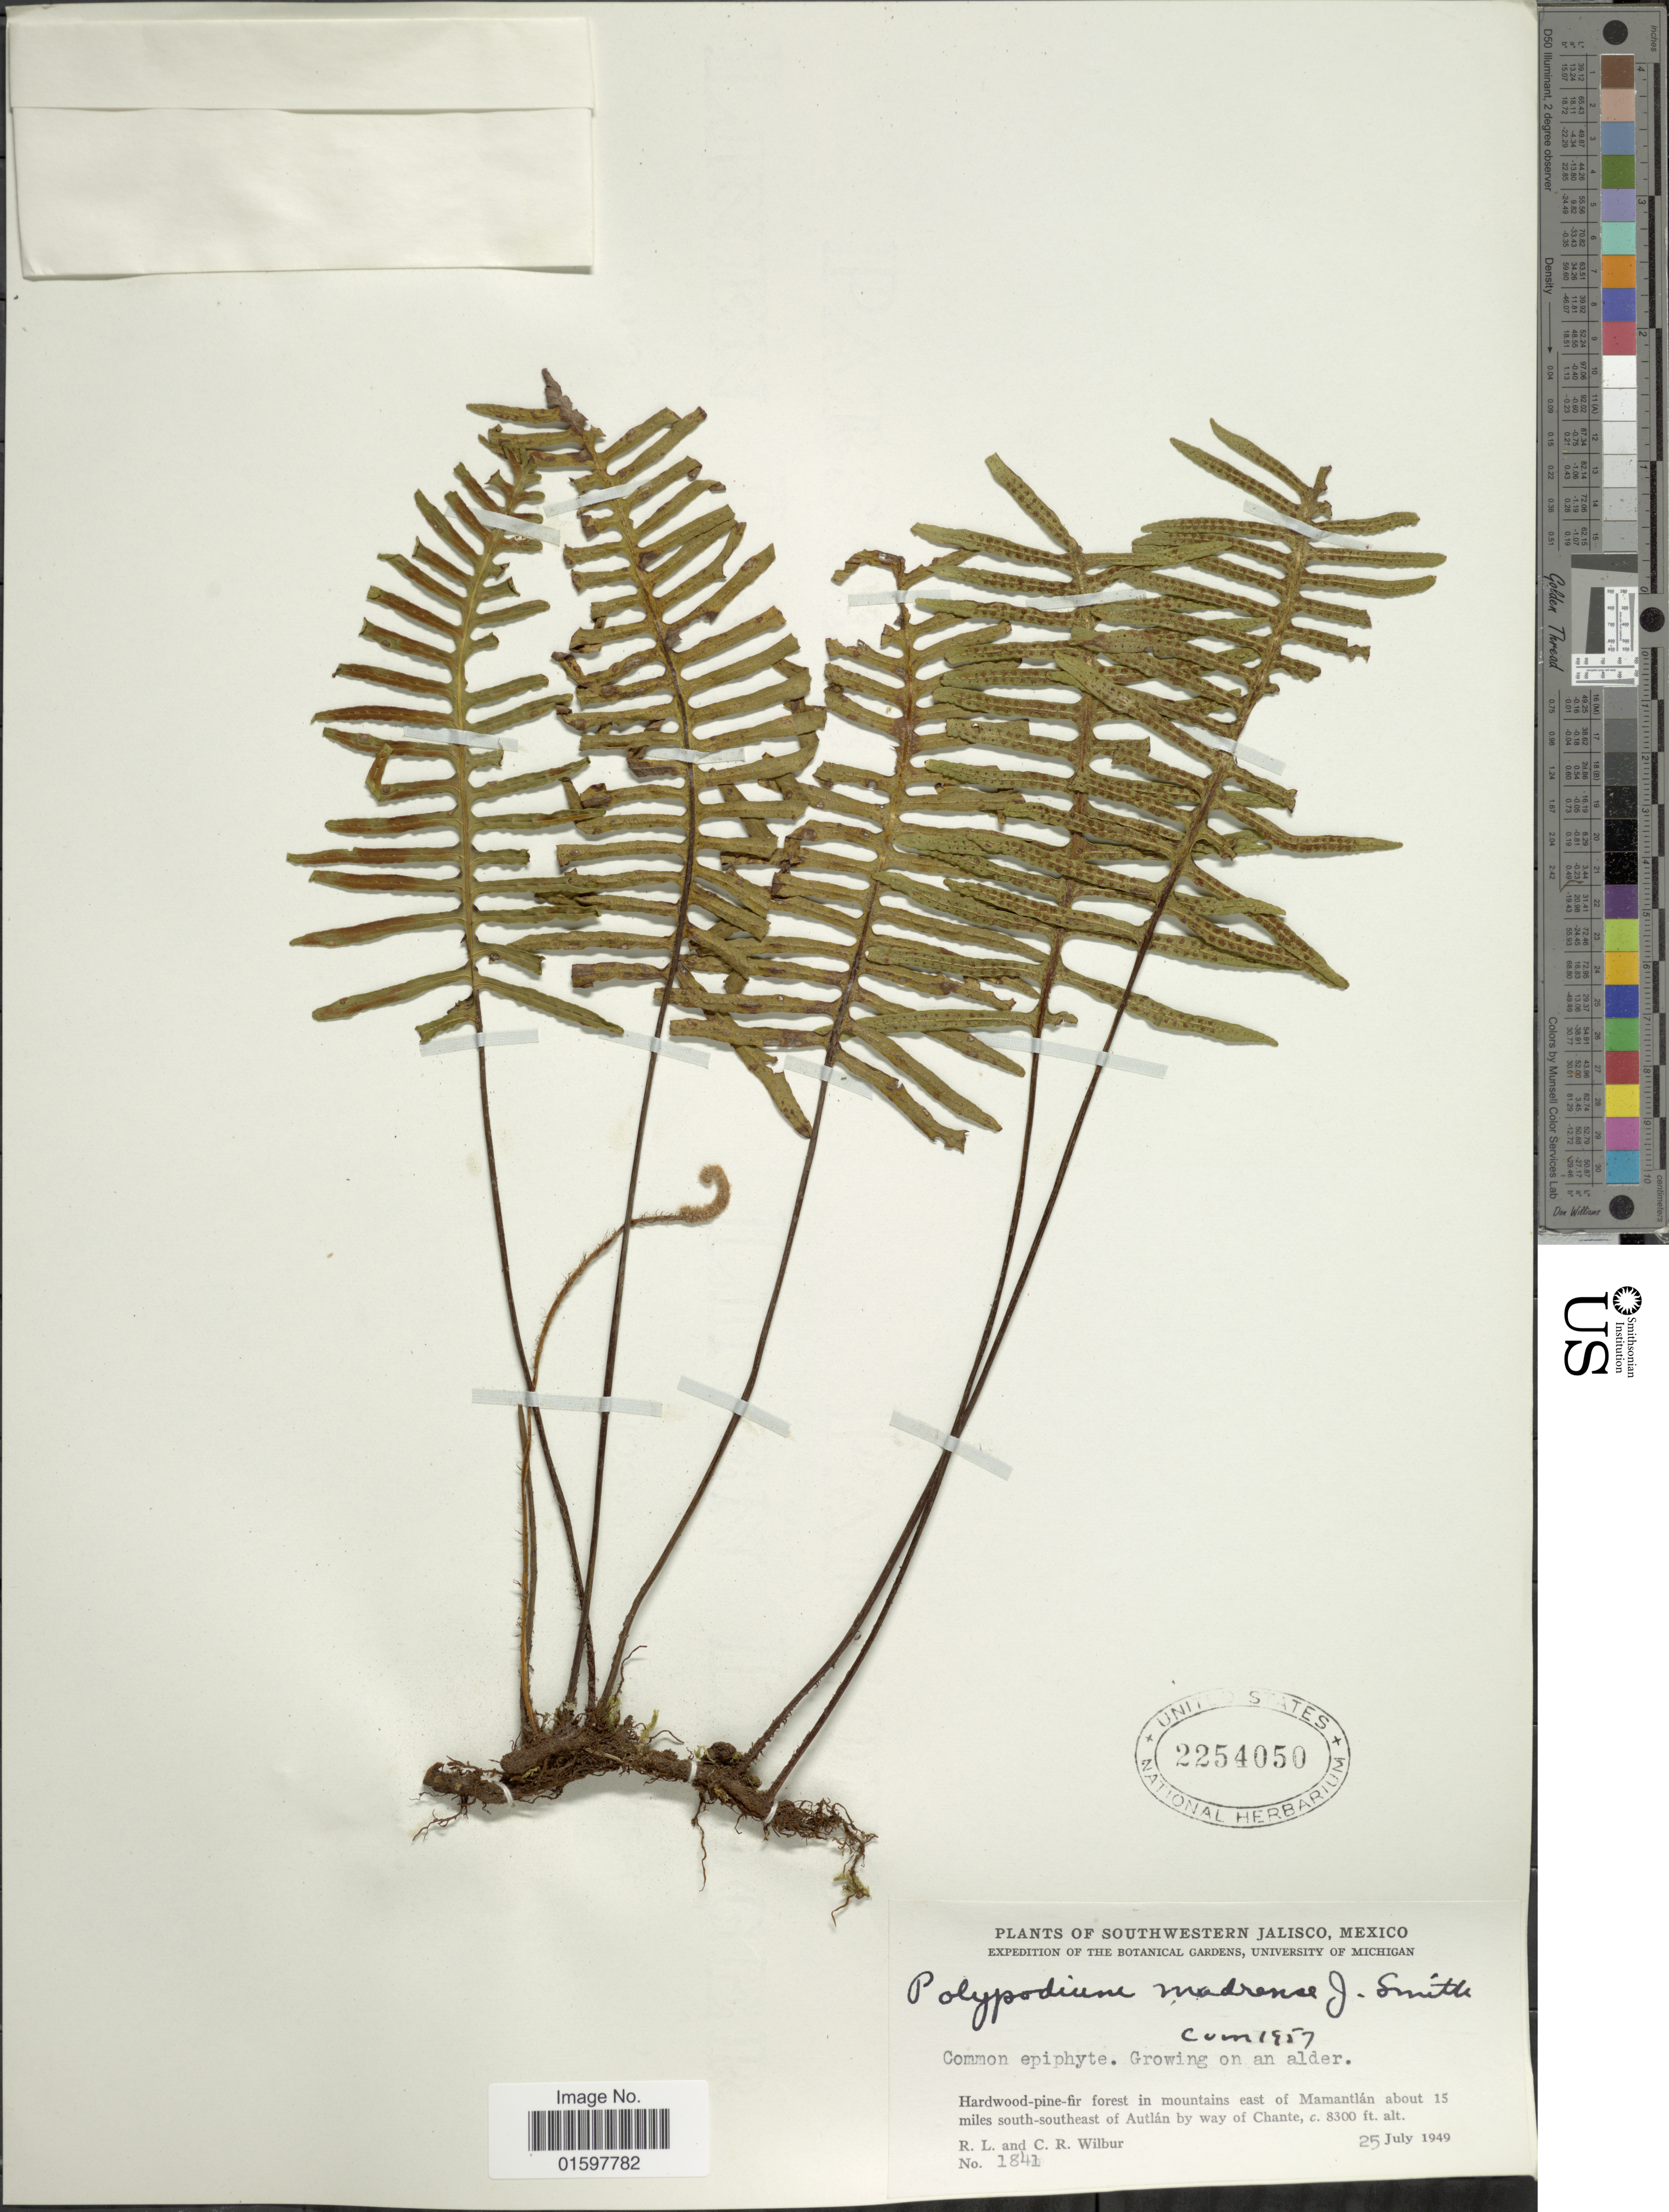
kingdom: Plantae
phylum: Tracheophyta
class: Polypodiopsida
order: Polypodiales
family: Polypodiaceae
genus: Pleopeltis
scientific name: Pleopeltis madrense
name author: (J. Sm.) A.R. Sm. & Tejero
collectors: R. L. Wilbur & C. Wilbur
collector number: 1841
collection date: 1949-07-25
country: Mexico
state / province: Jalisco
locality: Southwestern of Jalisco, hardwood-pine-fir forest mountains east of Mamantlán about 15 miles south-southeast of Autlán by way of Chante.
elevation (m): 2530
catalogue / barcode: US 2254050